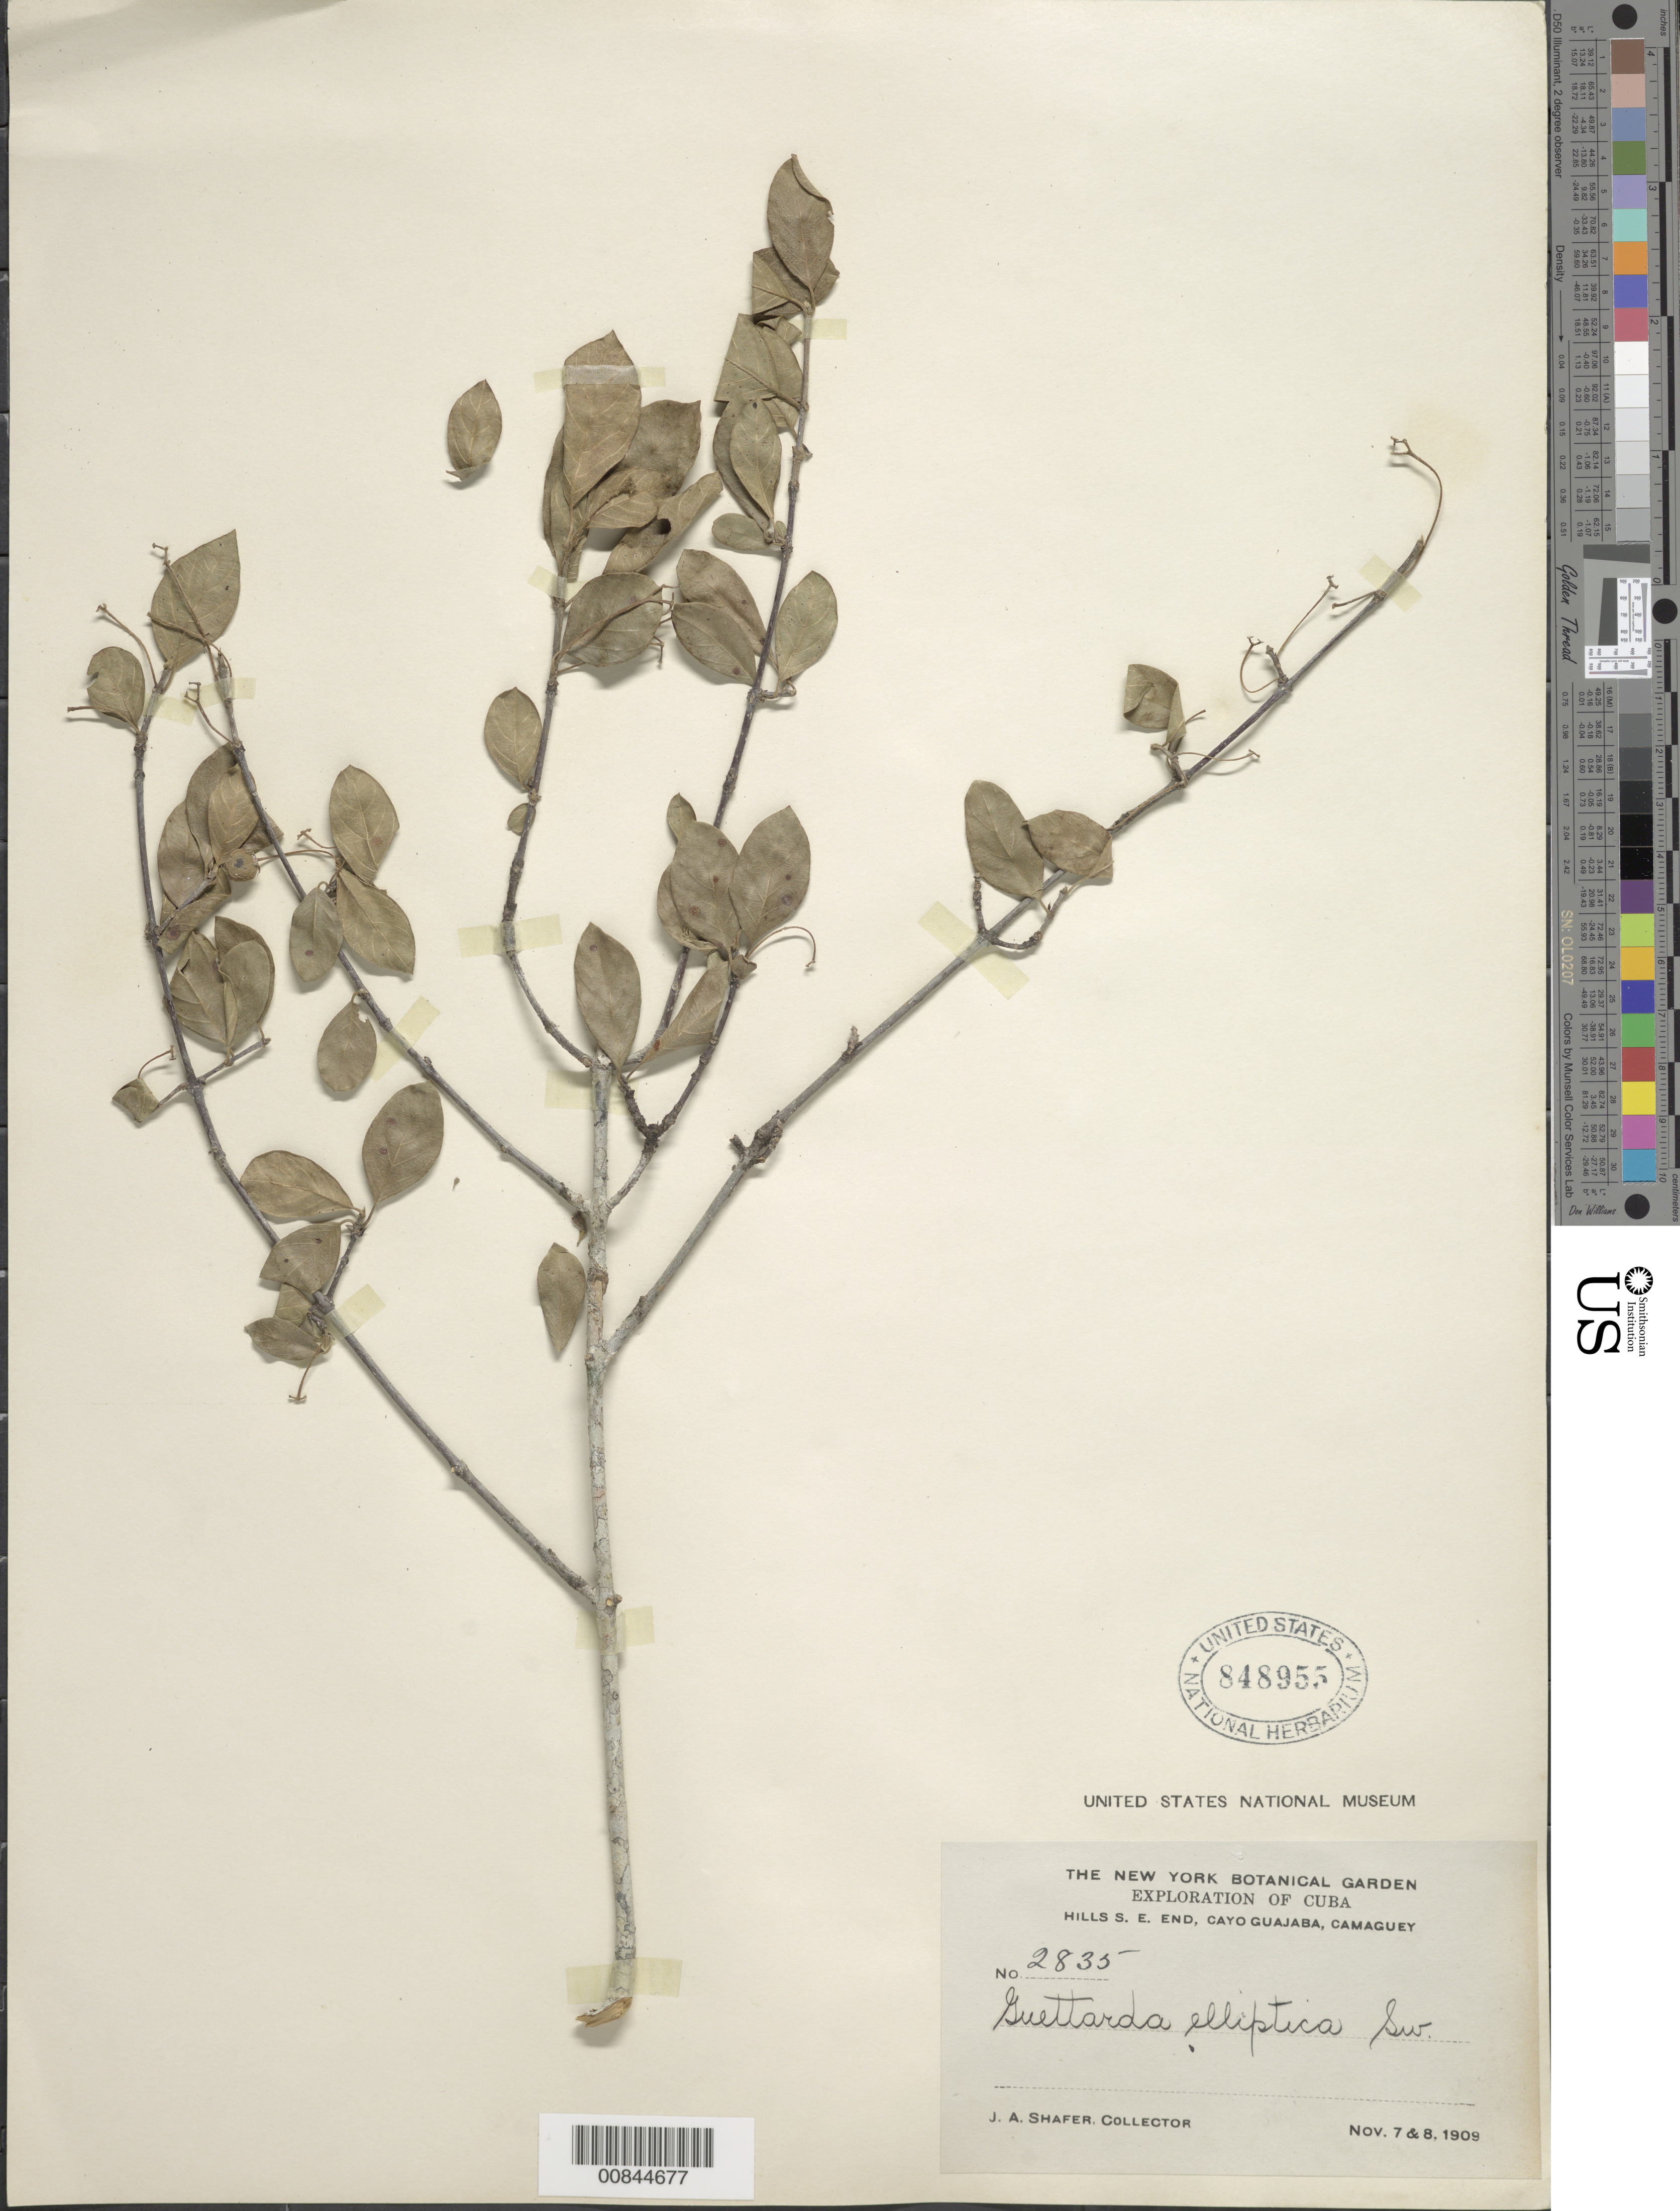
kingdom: Plantae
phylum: Tracheophyta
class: Magnoliopsida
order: Gentianales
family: Rubiaceae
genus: Guettarda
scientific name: Guettarda elliptica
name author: Sw.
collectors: J. A. Shafer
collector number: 2835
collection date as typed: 07 Nov 1909 to 08 Nov 1909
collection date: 1909-11-07/1909-11-08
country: Cuba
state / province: Camaguey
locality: Hills S. E. End, Cayo Guajaba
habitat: Hills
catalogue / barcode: US 848955